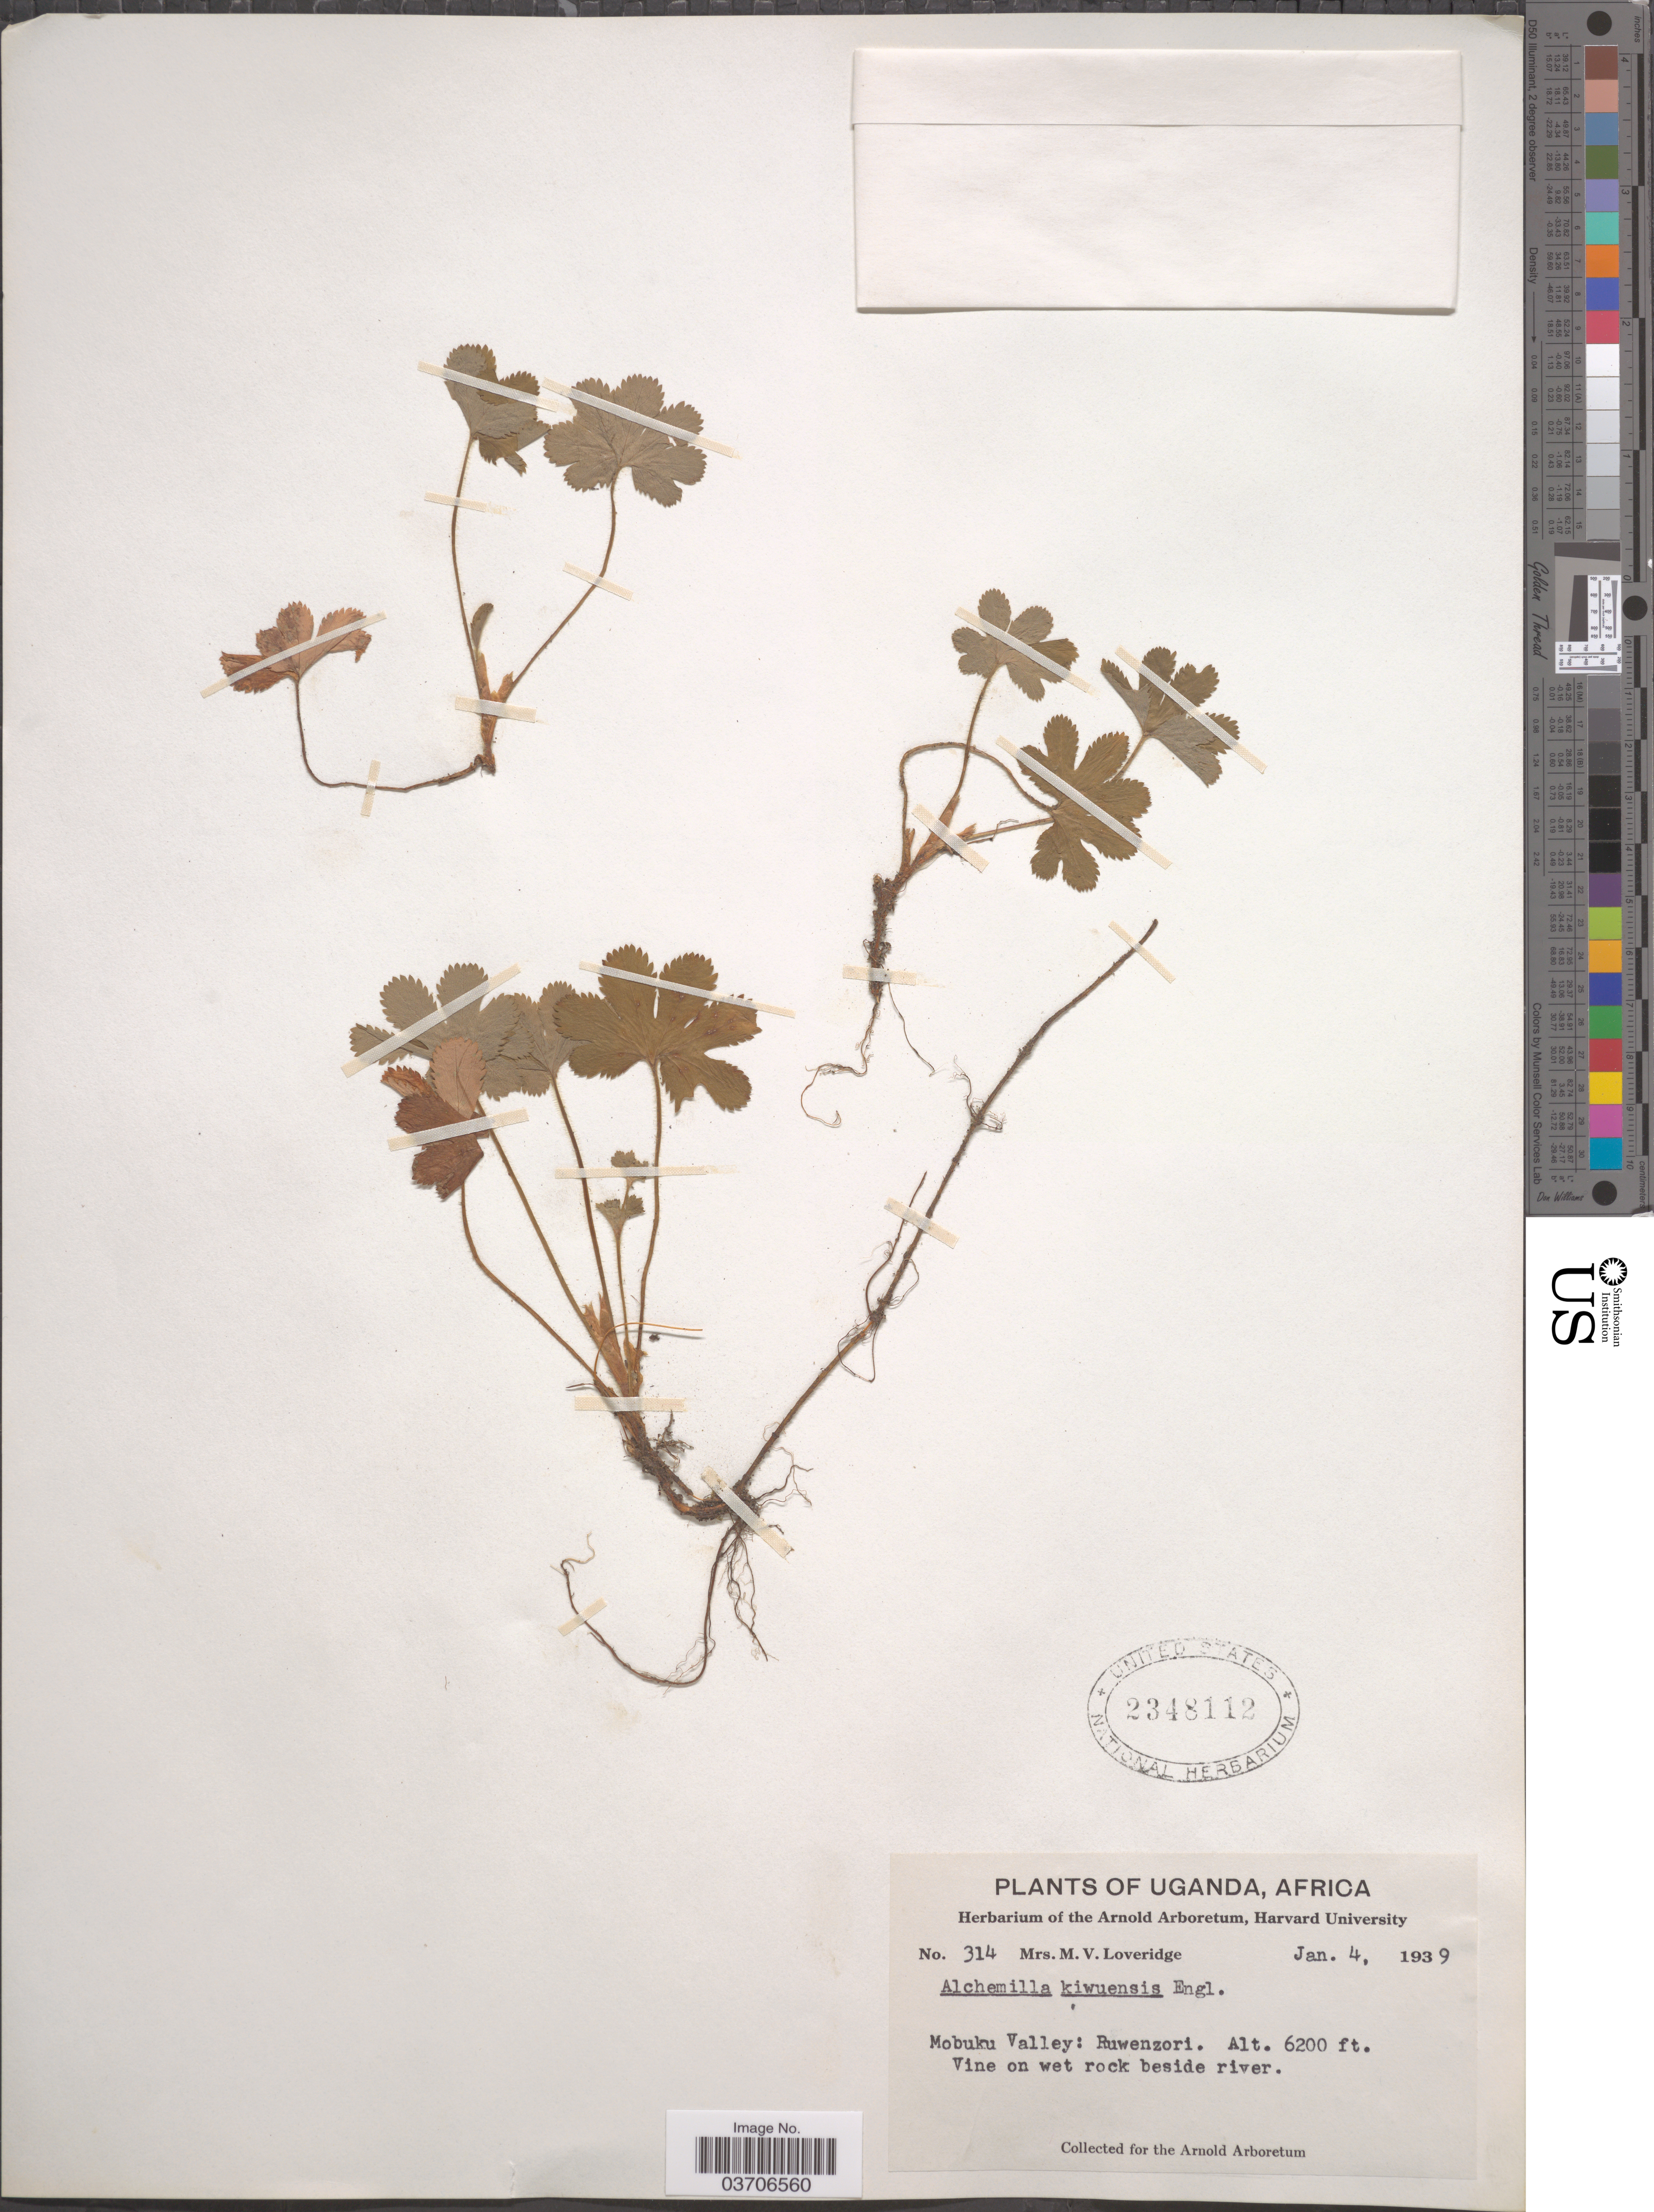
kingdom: Plantae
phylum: Tracheophyta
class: Magnoliopsida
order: Rosales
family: Rosaceae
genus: Alchemilla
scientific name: Alchemilla kiwuensis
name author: Engl.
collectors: M. Loveridge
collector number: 314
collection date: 1939-01-04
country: Uganda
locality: Mobuku Valley: Ruwenzori.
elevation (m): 1890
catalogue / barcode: US 2348112